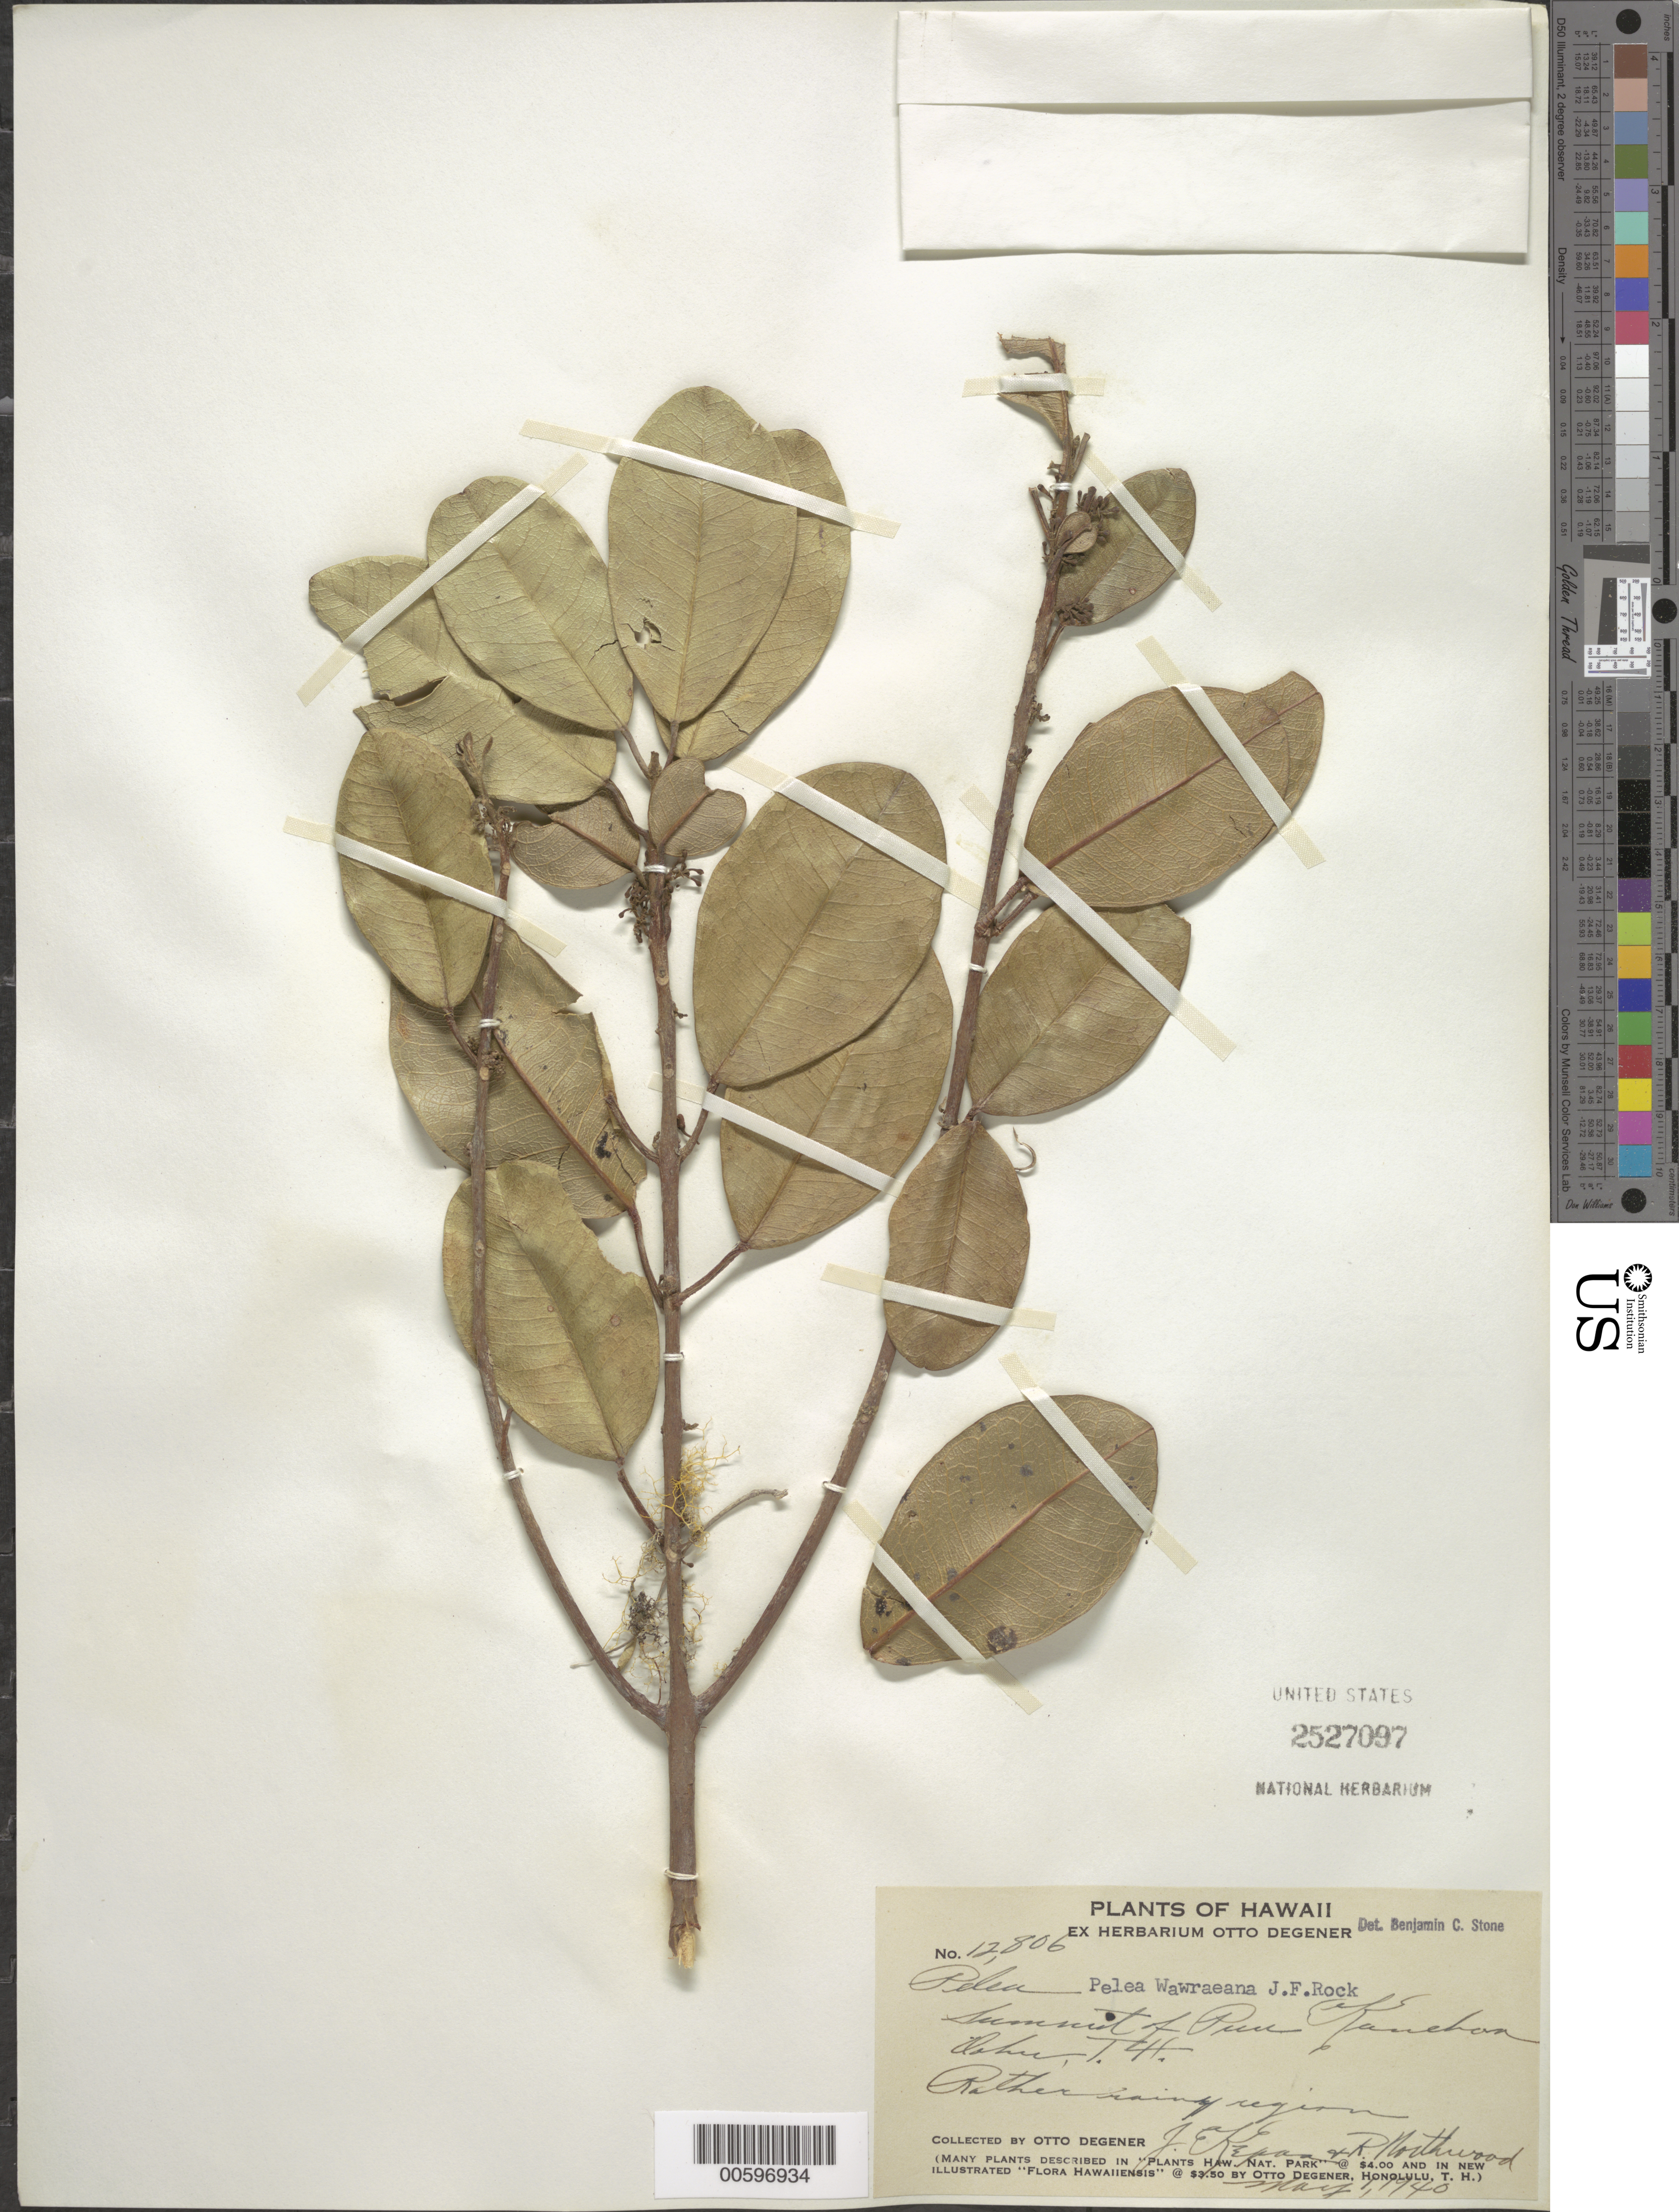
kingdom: Plantae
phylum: Tracheophyta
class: Magnoliopsida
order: Sapindales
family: Rutaceae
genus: Melicope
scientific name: Melicope wawraeana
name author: (H. Lév.) T.G. Hartley & B.C. Stone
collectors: O. Degener, J. Kepaa & R. Northwood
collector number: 12806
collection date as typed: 1 May 1940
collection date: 1940-05-01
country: United States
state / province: Hawaii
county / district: Honolulu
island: Oahu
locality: Summit of Puu Kanehoa.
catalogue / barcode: US 2527097